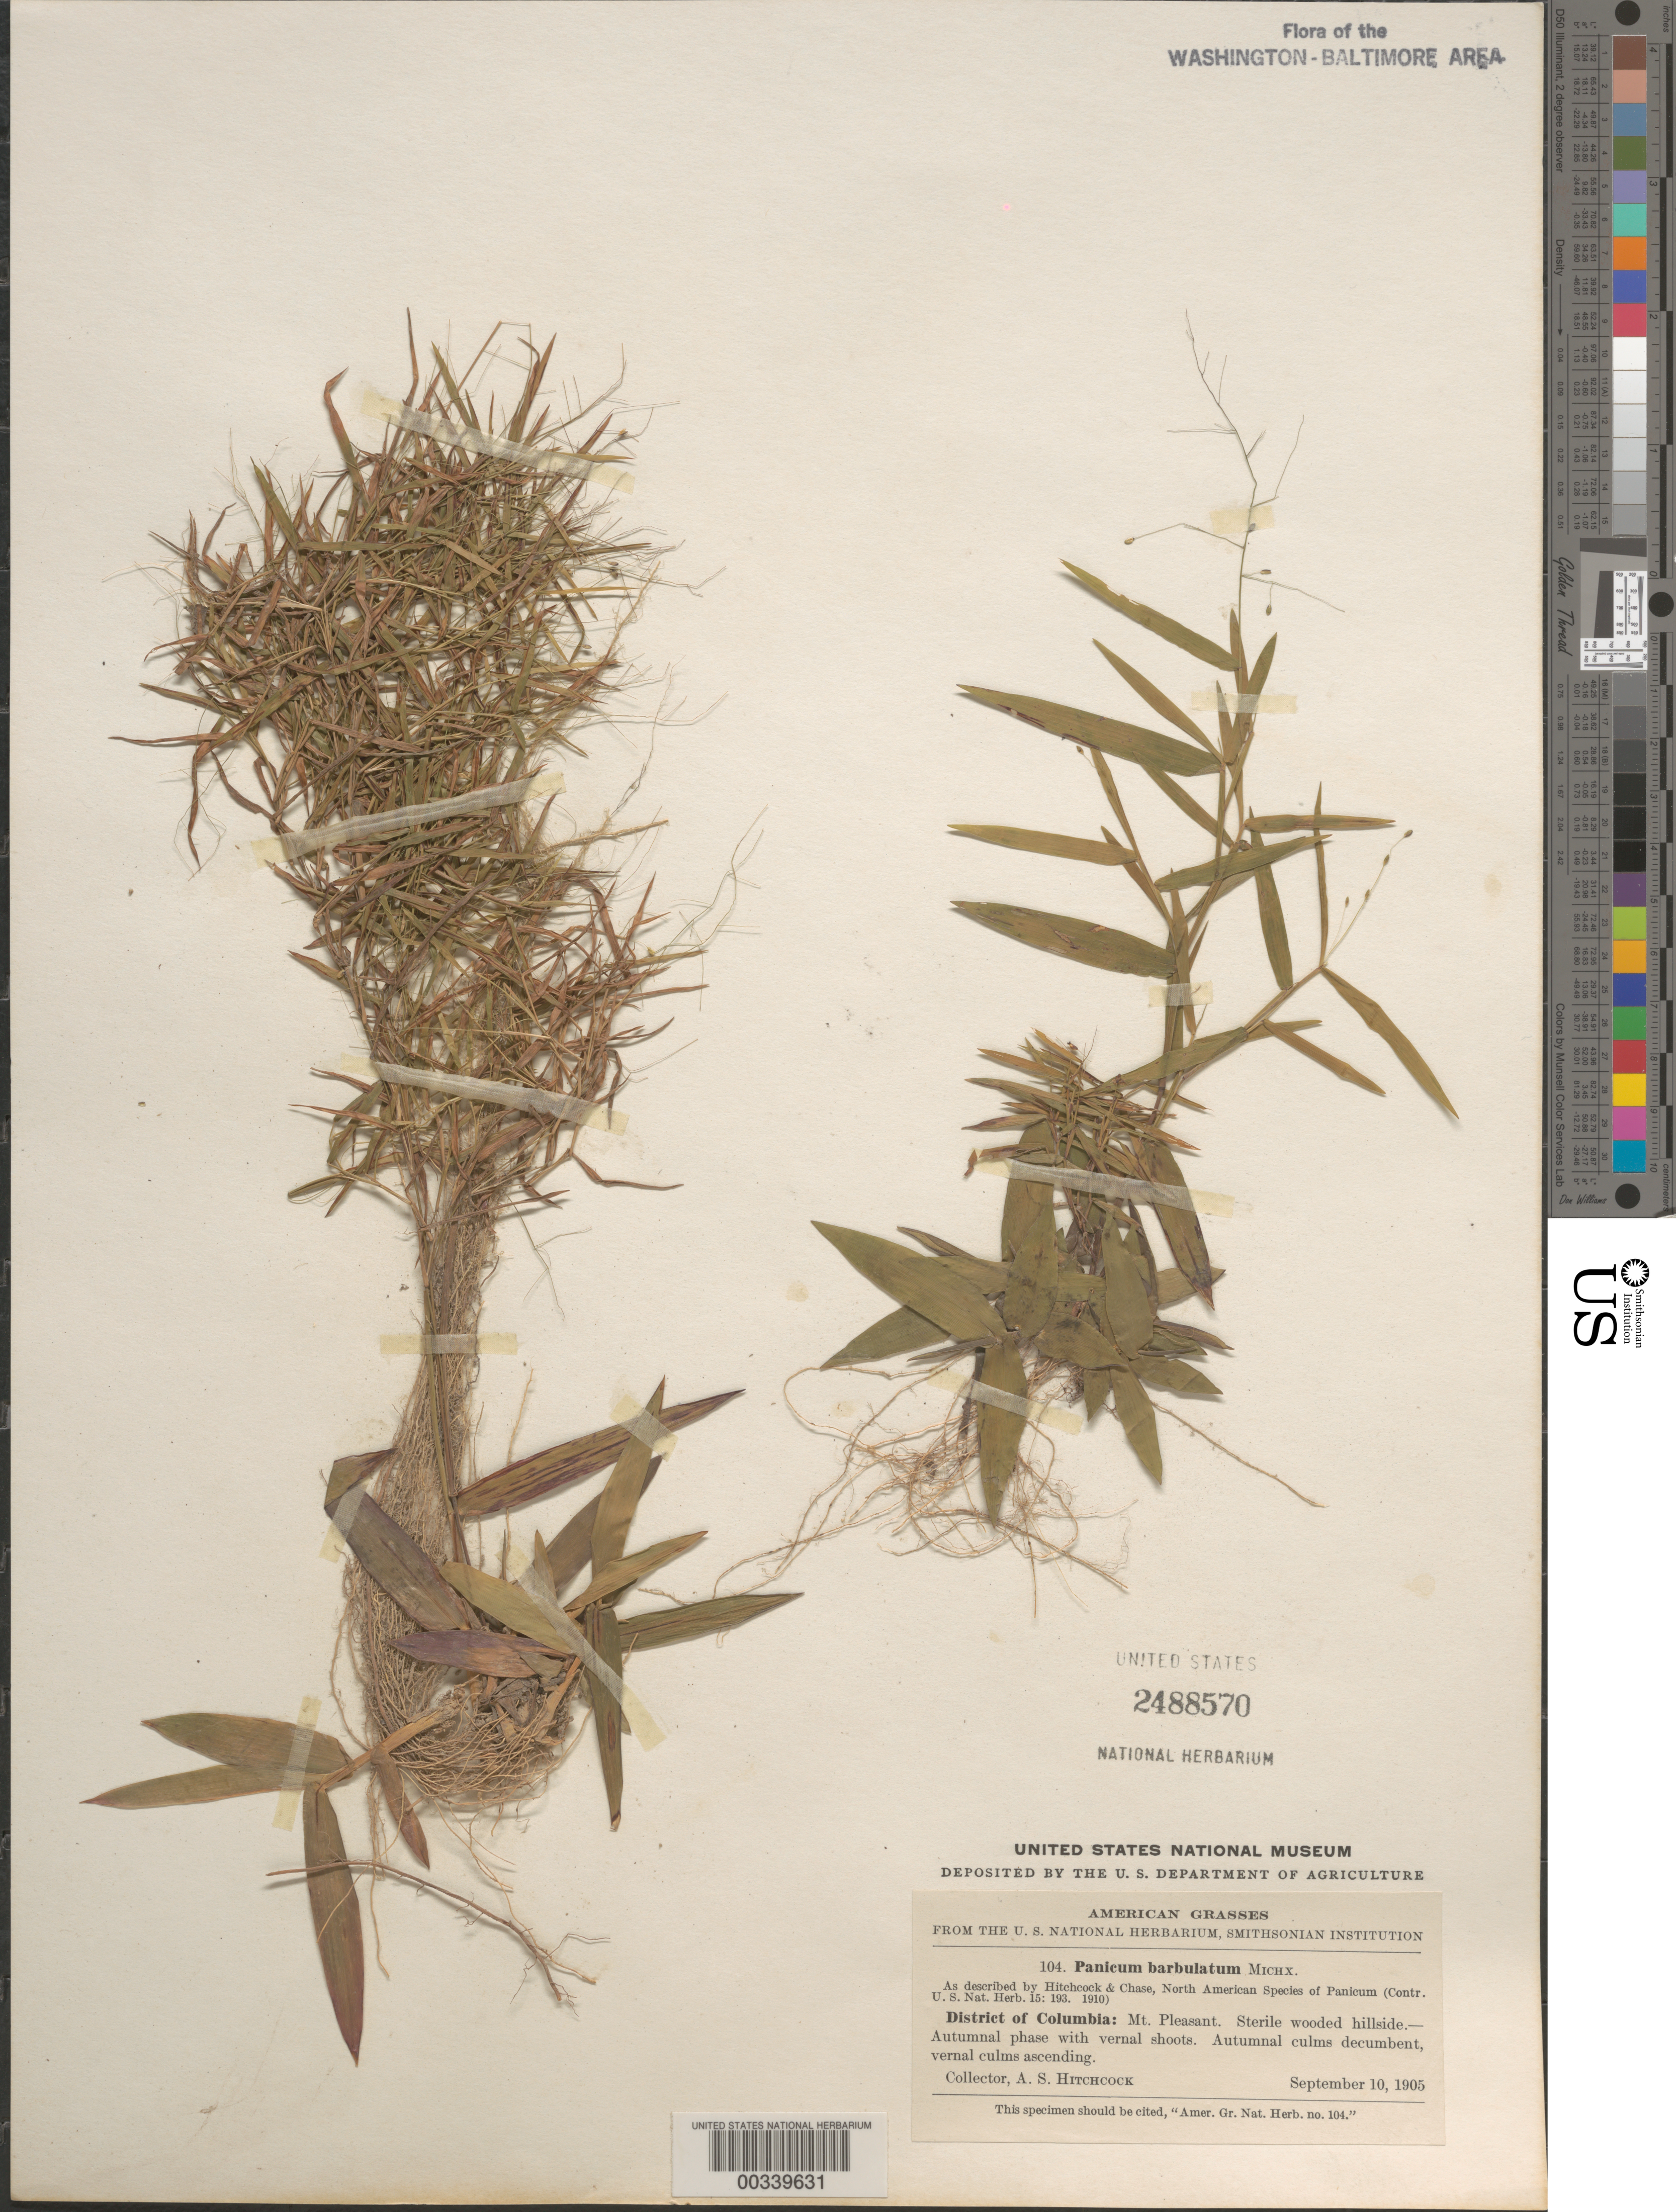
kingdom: Plantae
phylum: Tracheophyta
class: Liliopsida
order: Poales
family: Poaceae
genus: Dichanthelium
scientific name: Dichanthelium dichotomum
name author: (L.) Gould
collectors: A. S. Hitchcock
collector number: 104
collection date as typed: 10 Sep 1905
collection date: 1905-09-10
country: United States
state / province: District of Columbia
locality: Mount Pleasant Rock Creek Park and Vicinity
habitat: Sterile wooded hillside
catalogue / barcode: US 2488570